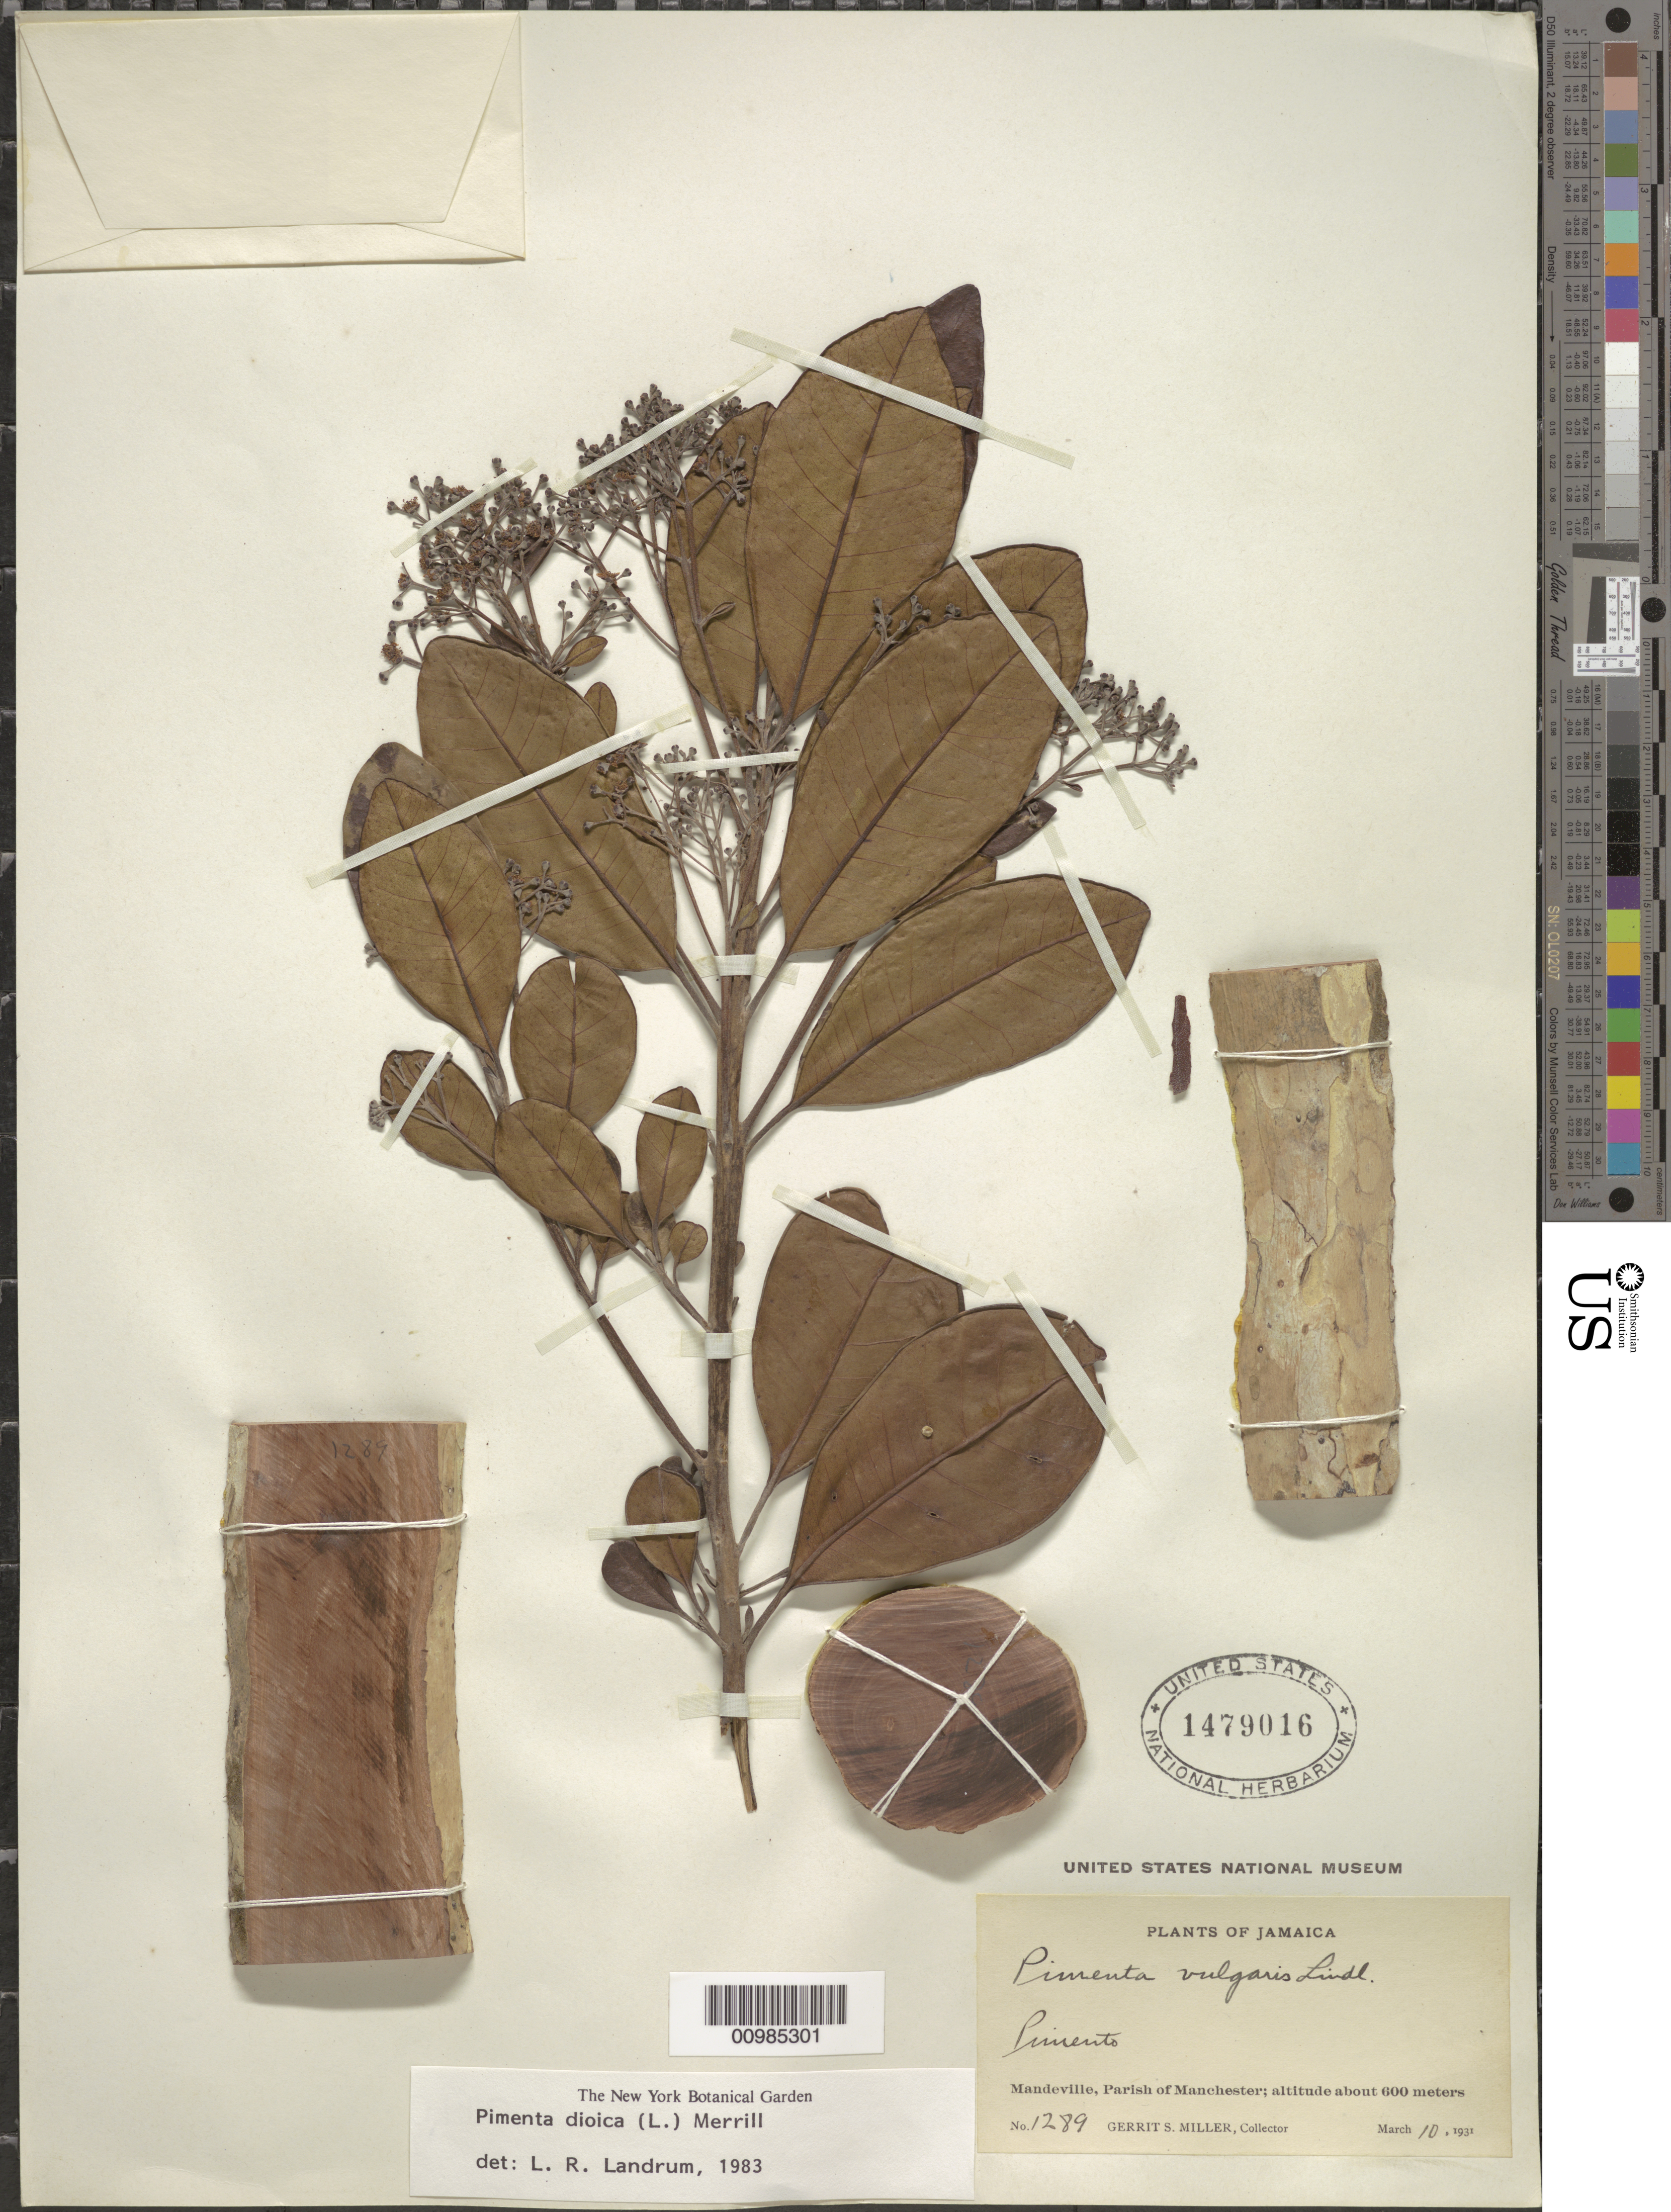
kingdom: Plantae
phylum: Tracheophyta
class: Magnoliopsida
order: Myrtales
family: Myrtaceae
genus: Pimenta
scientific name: Pimenta dioica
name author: (L.) Merr.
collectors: G. S. Miller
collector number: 1289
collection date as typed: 10 Mar 1931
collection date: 1931-03-10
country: Jamaica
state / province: Manchester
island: Jamaica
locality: Mandeville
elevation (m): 600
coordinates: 0 N, 0 E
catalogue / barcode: US 1479016